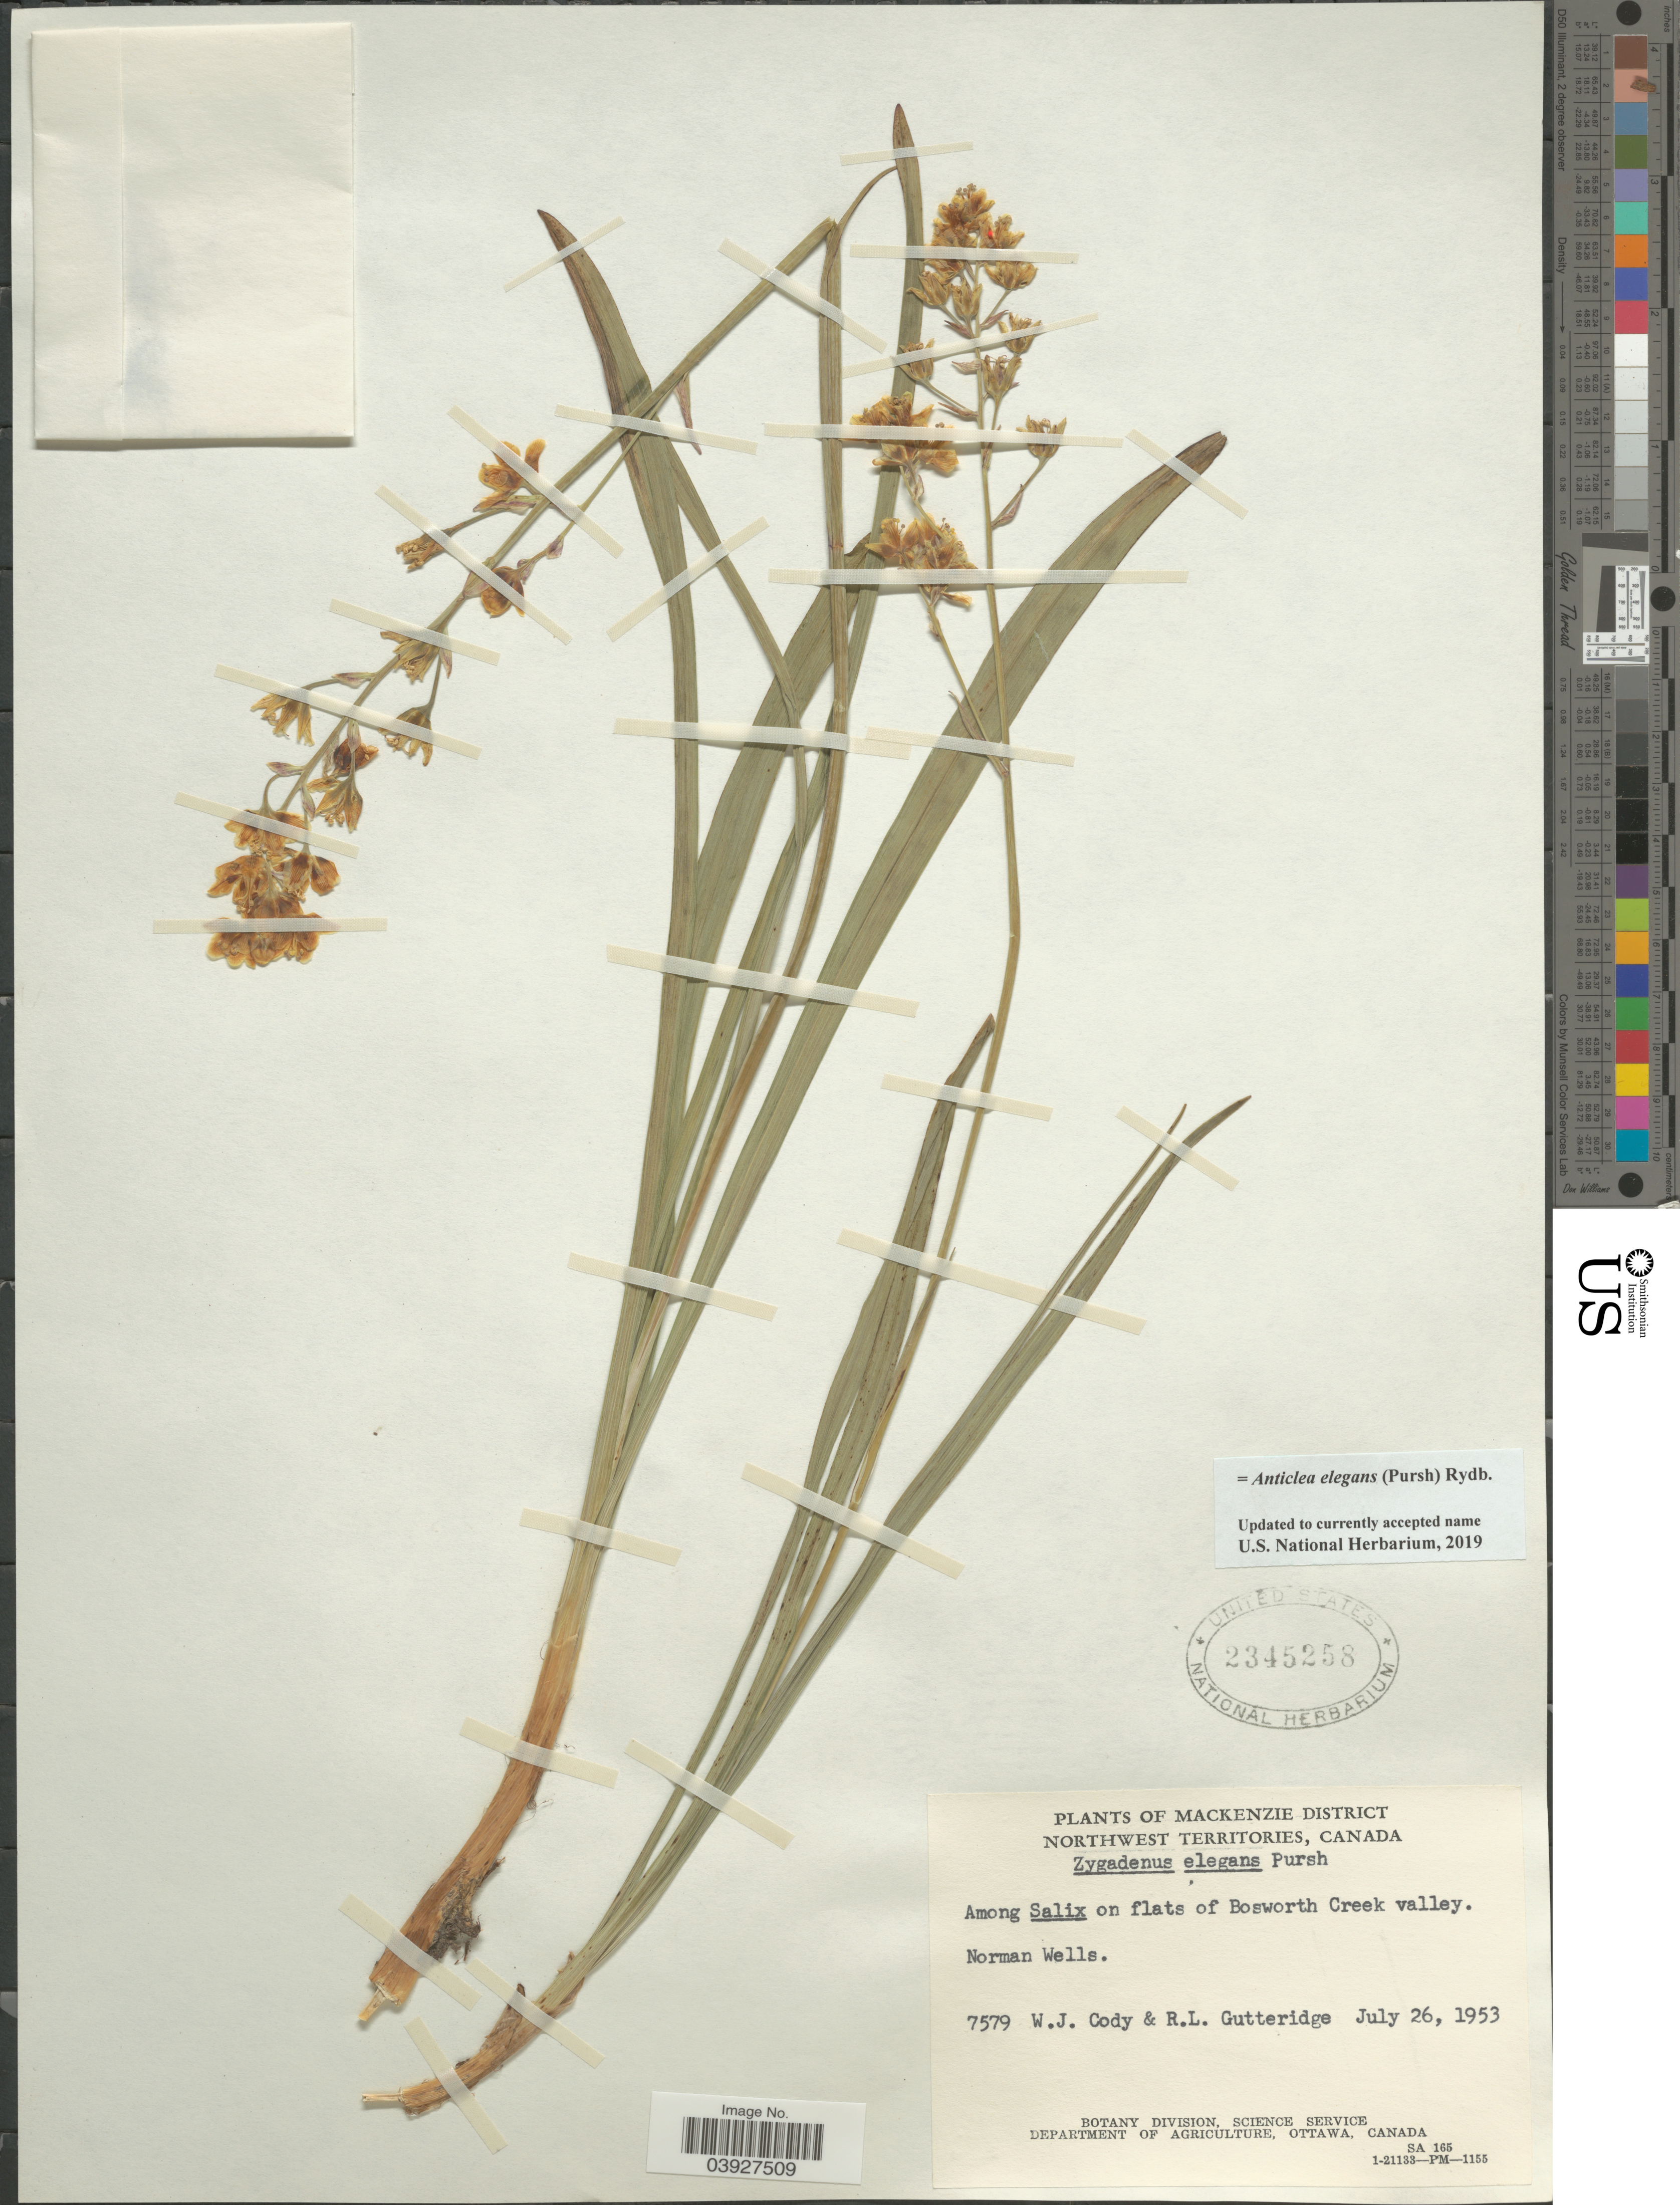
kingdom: Plantae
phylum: Tracheophyta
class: Liliopsida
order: Liliales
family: Melanthiaceae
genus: Anticlea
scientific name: Anticlea elegans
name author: (Pursh) Rydb.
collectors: W. Cody & R. Gutteridge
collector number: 7579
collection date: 1953-07-26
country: Canada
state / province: Northwest Territories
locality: Mackenzie District. Among Salix on flats of Bosworth Creek valley. Norman Wells.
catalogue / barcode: US 2345258